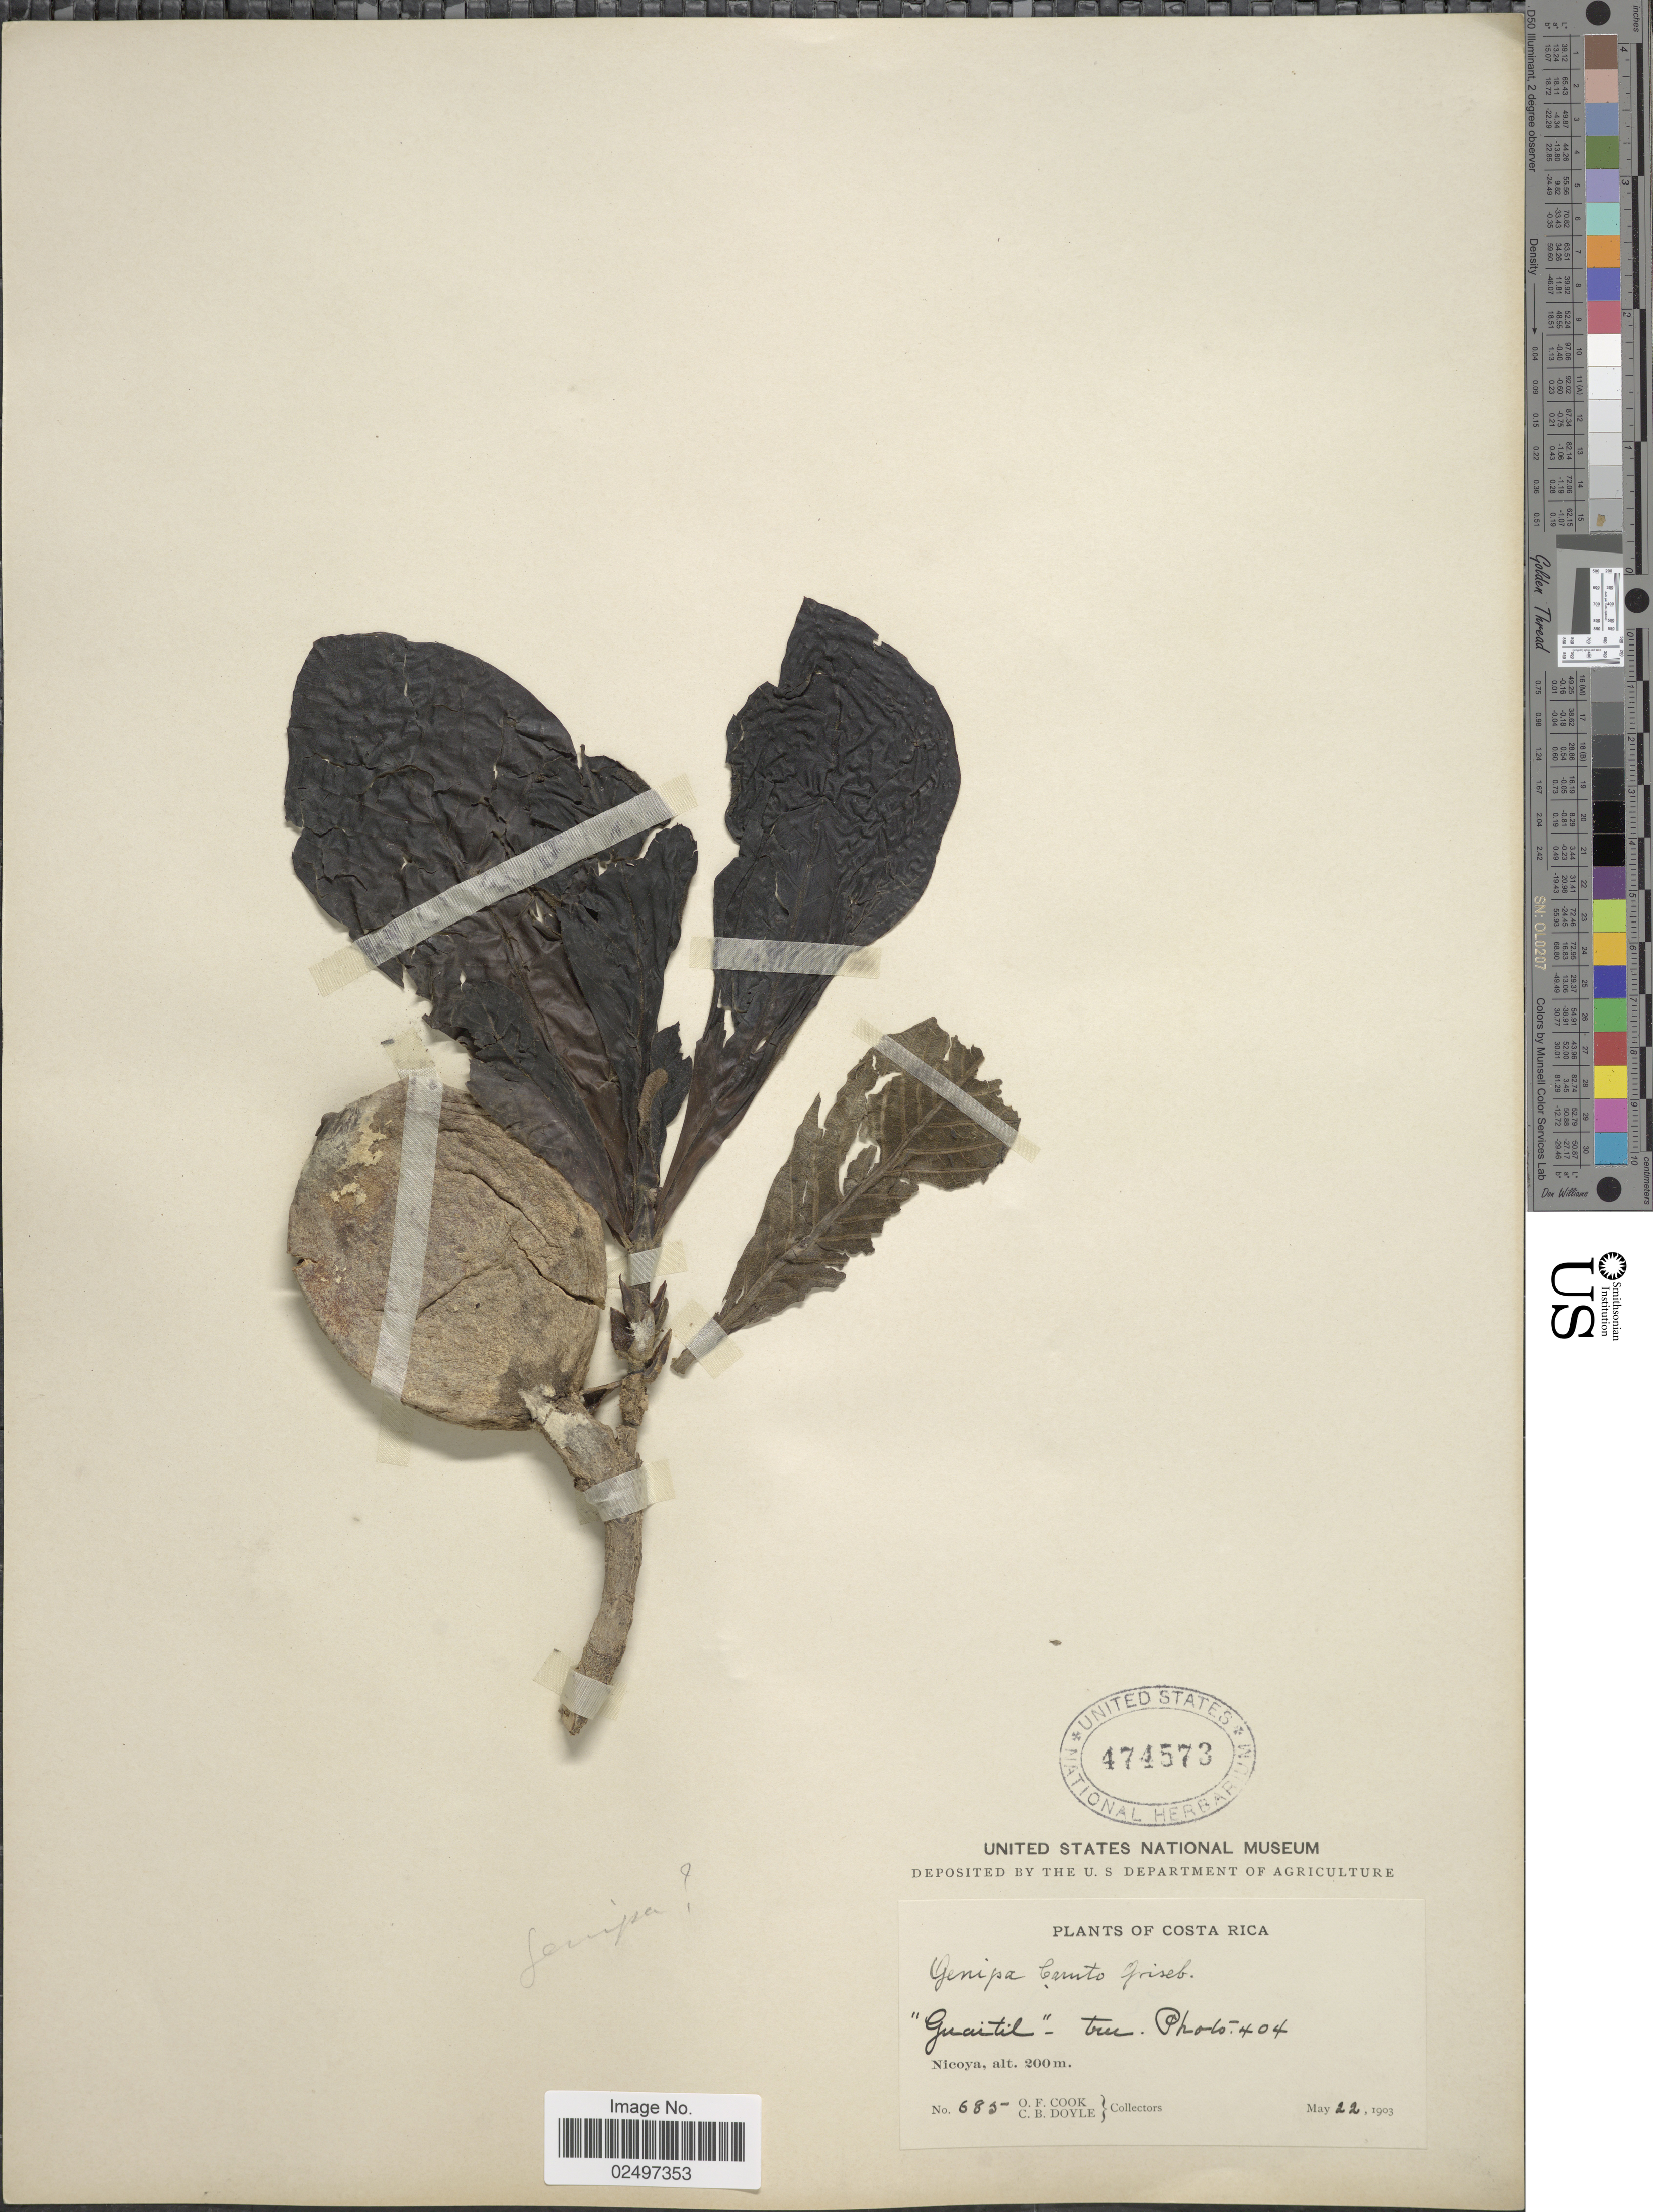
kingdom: Plantae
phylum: Tracheophyta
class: Magnoliopsida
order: Gentianales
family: Rubiaceae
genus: Genipa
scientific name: Genipa americana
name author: L.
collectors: O. F. Cook & C. Doyle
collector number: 685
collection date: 1903-05-22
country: Costa Rica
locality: Nicoya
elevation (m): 200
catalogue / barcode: US 474573